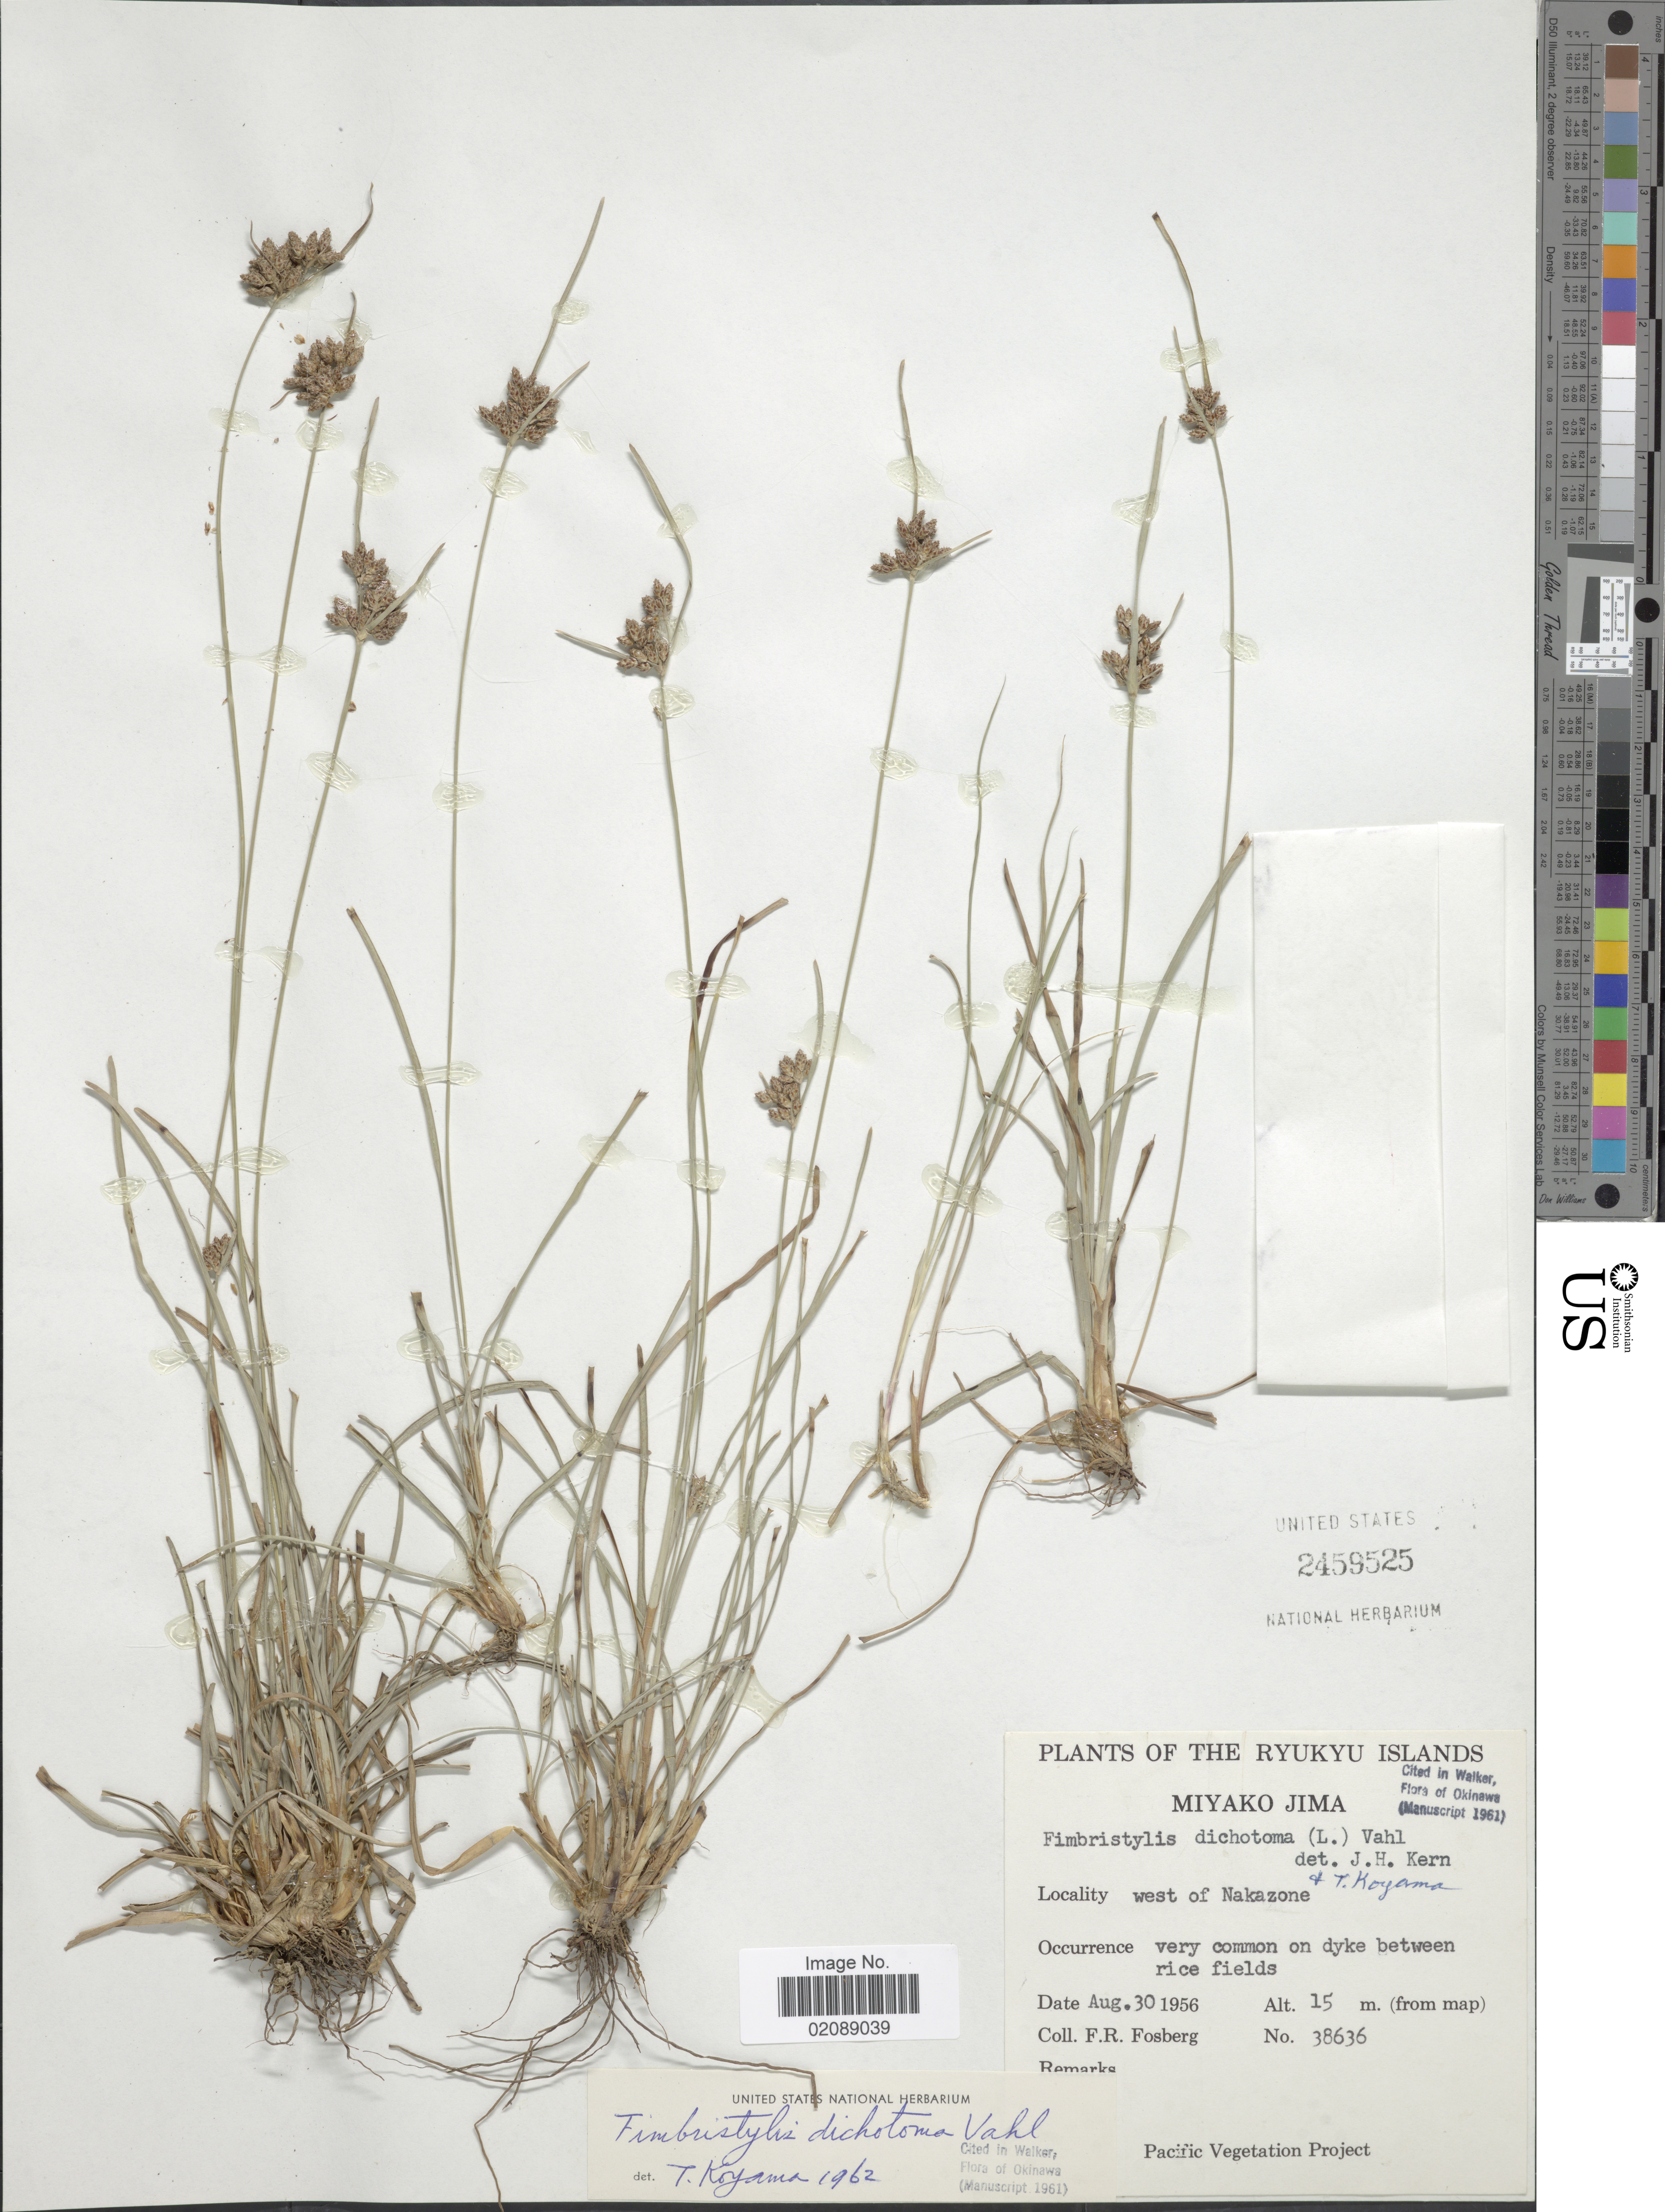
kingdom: Plantae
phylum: Tracheophyta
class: Liliopsida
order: Poales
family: Cyperaceae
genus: Fimbristylis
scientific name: Fimbristylis dichotoma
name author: (L.) Vahl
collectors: F. R. Fosberg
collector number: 38636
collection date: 1956-08-30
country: Japan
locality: The Ryukyu Islands, Miyako JIma, west of Nakazona, very common on dyke between rice fields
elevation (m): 15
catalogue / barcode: US 2459525